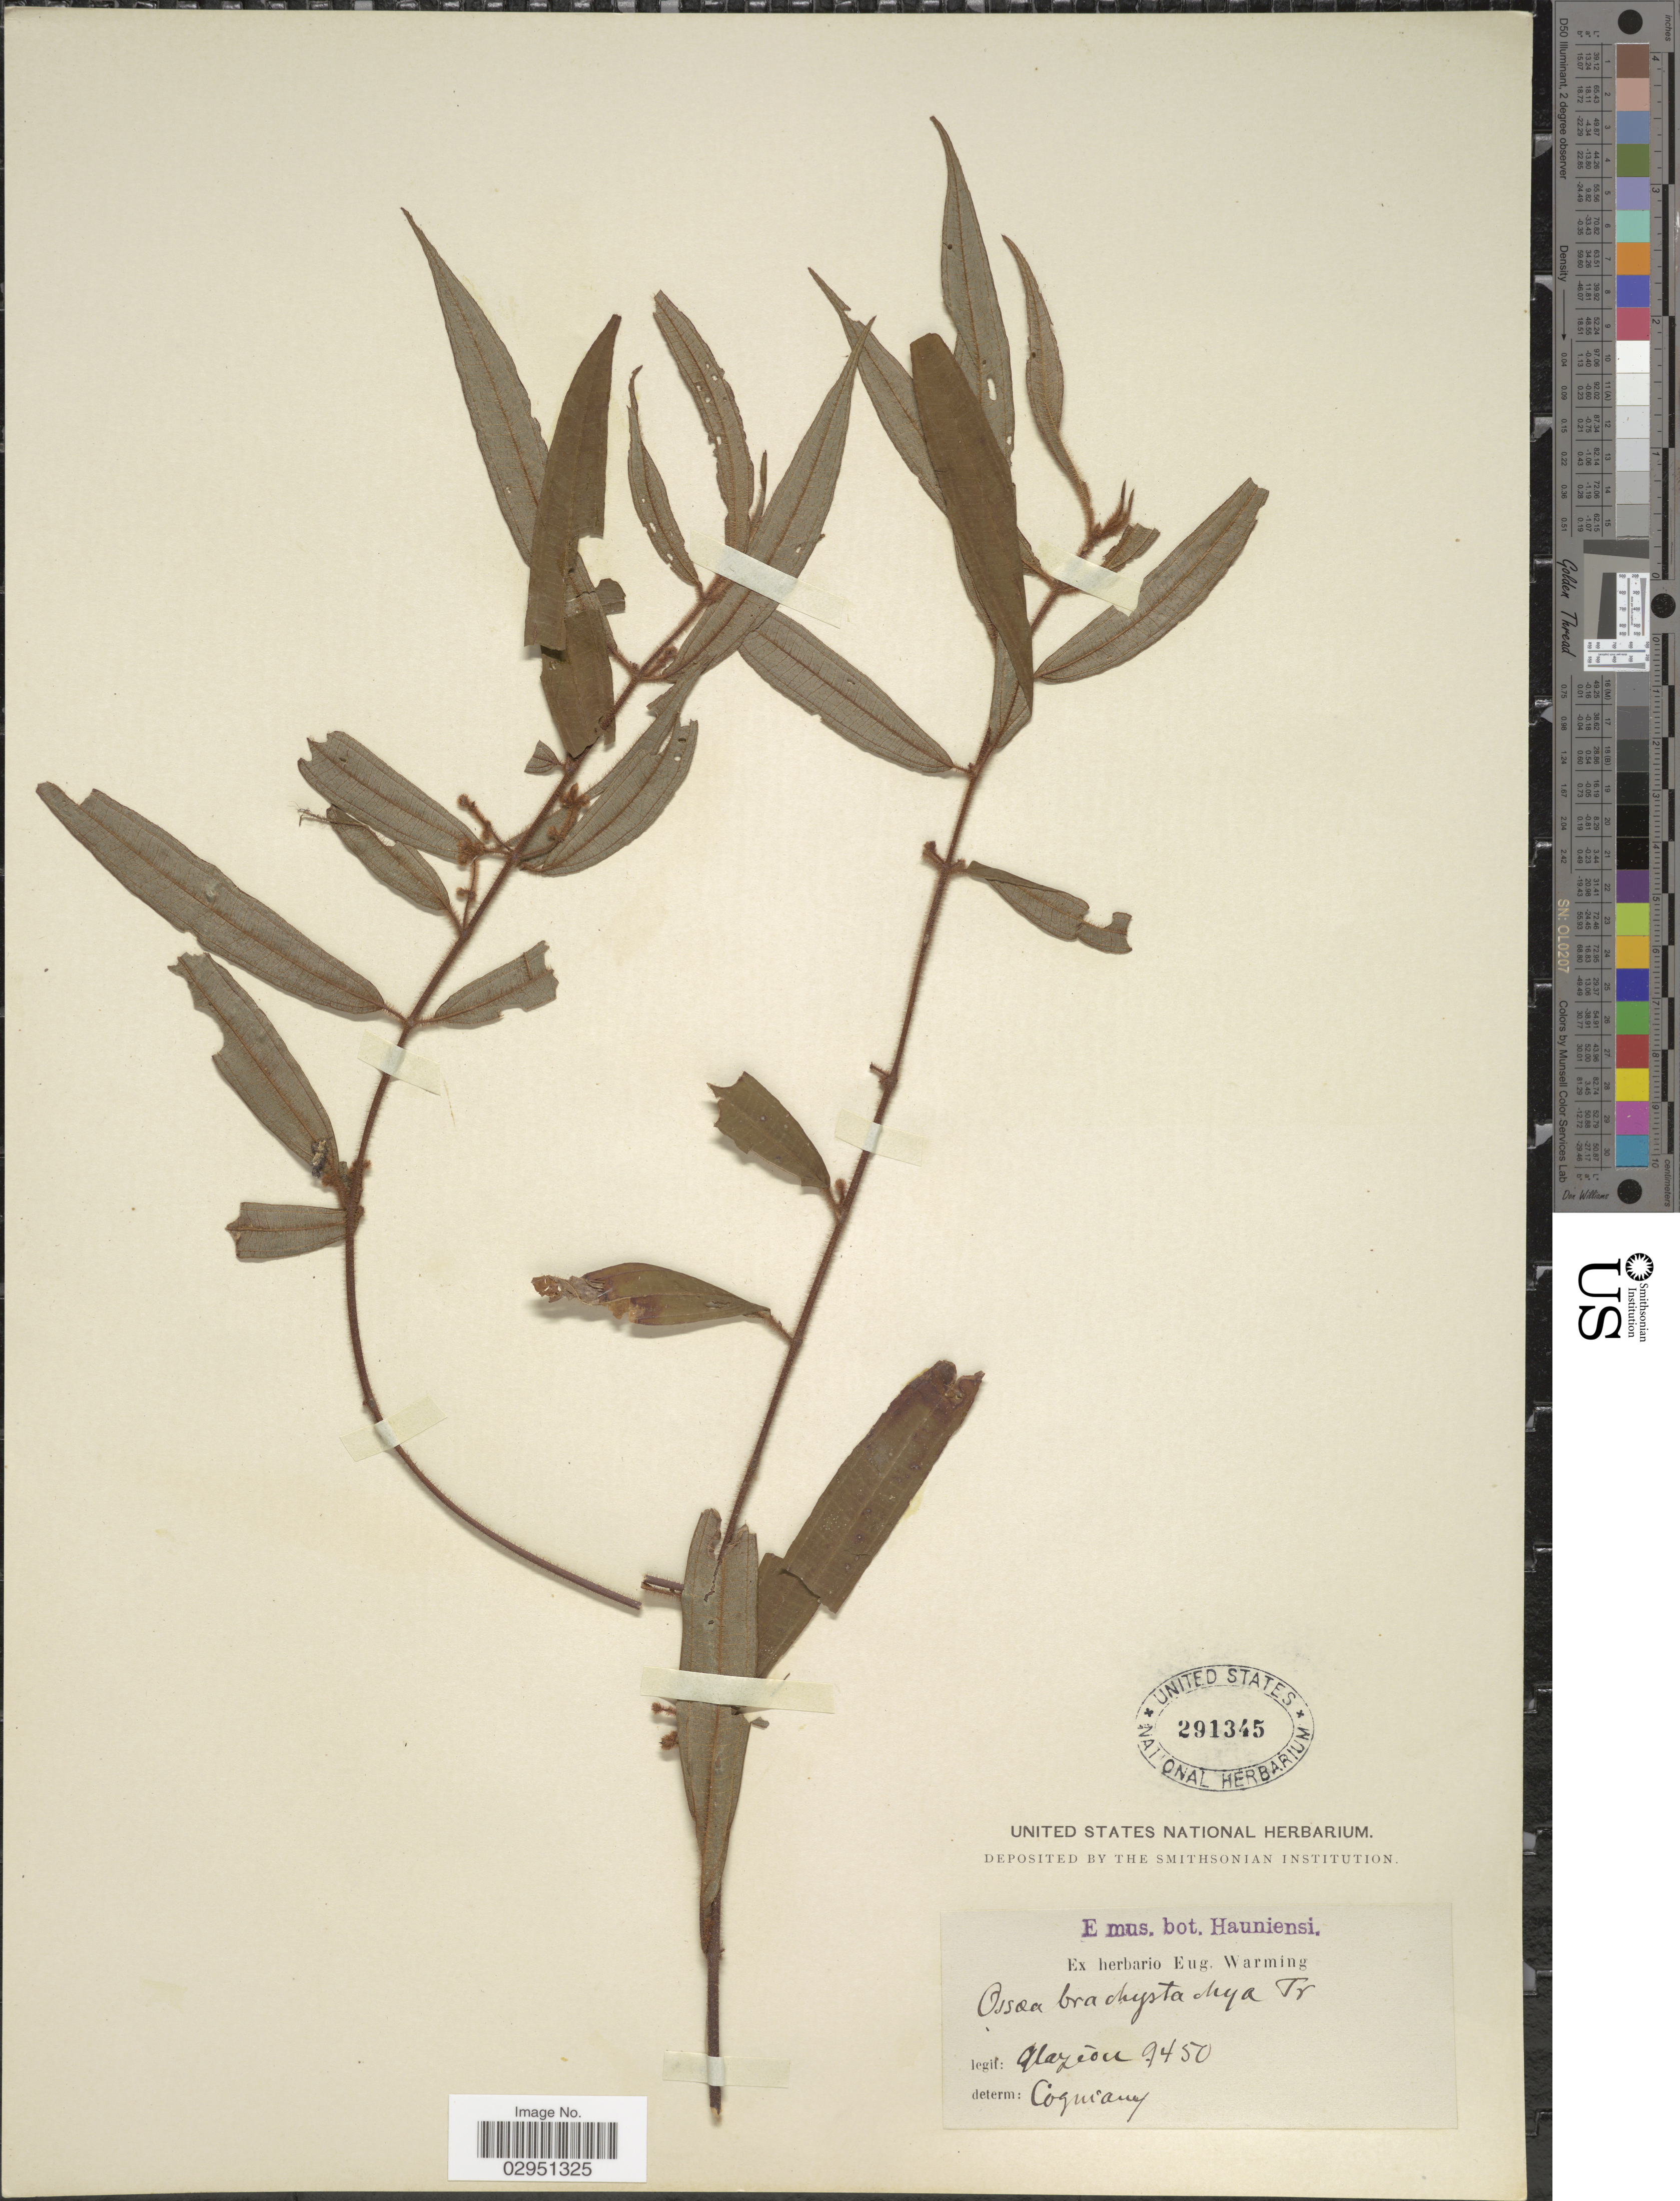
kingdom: Plantae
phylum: Tracheophyta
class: Magnoliopsida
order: Myrtales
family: Melastomataceae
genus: Ossaea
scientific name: Ossaea brachystachya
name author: Naudin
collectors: Glaziou, --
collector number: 9450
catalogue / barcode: US 291345